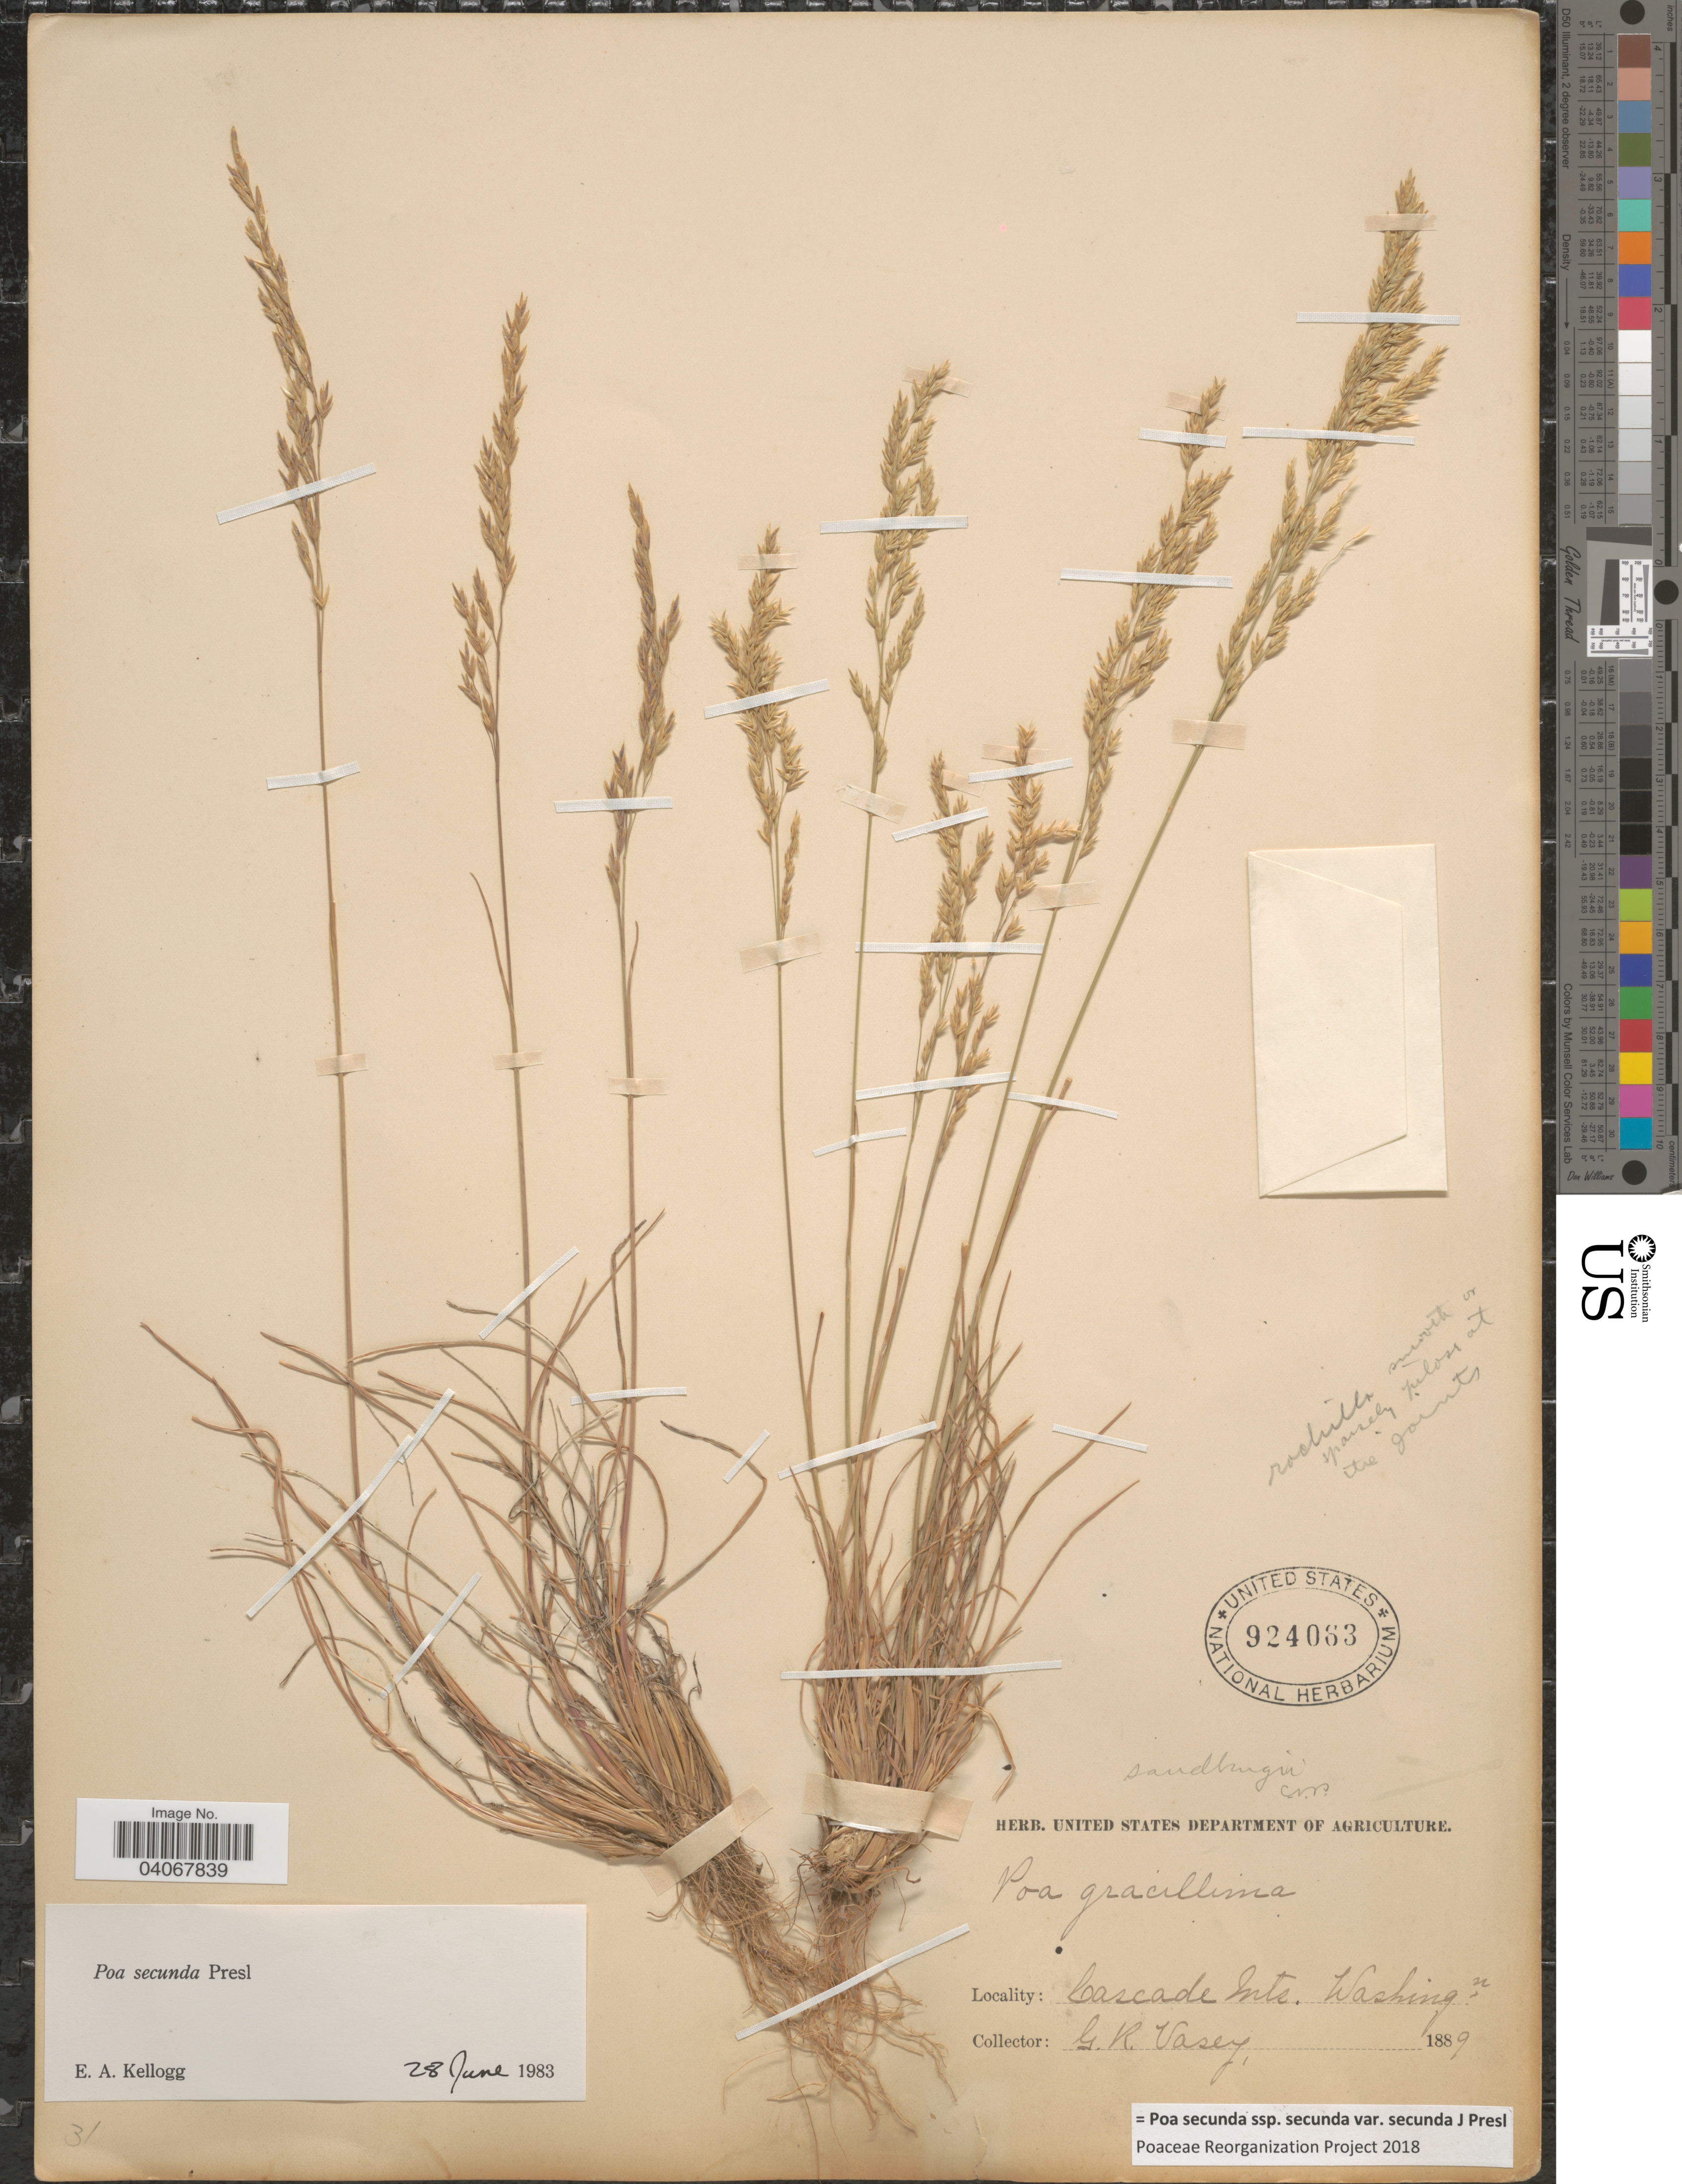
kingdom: Plantae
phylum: Tracheophyta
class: Liliopsida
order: Poales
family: Poaceae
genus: Poa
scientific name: Poa secunda subsp. secunda var. secunda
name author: J. Presl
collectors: G. R. Vasey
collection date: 1889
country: United States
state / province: Washington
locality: Cascade Mts.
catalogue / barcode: US 924063